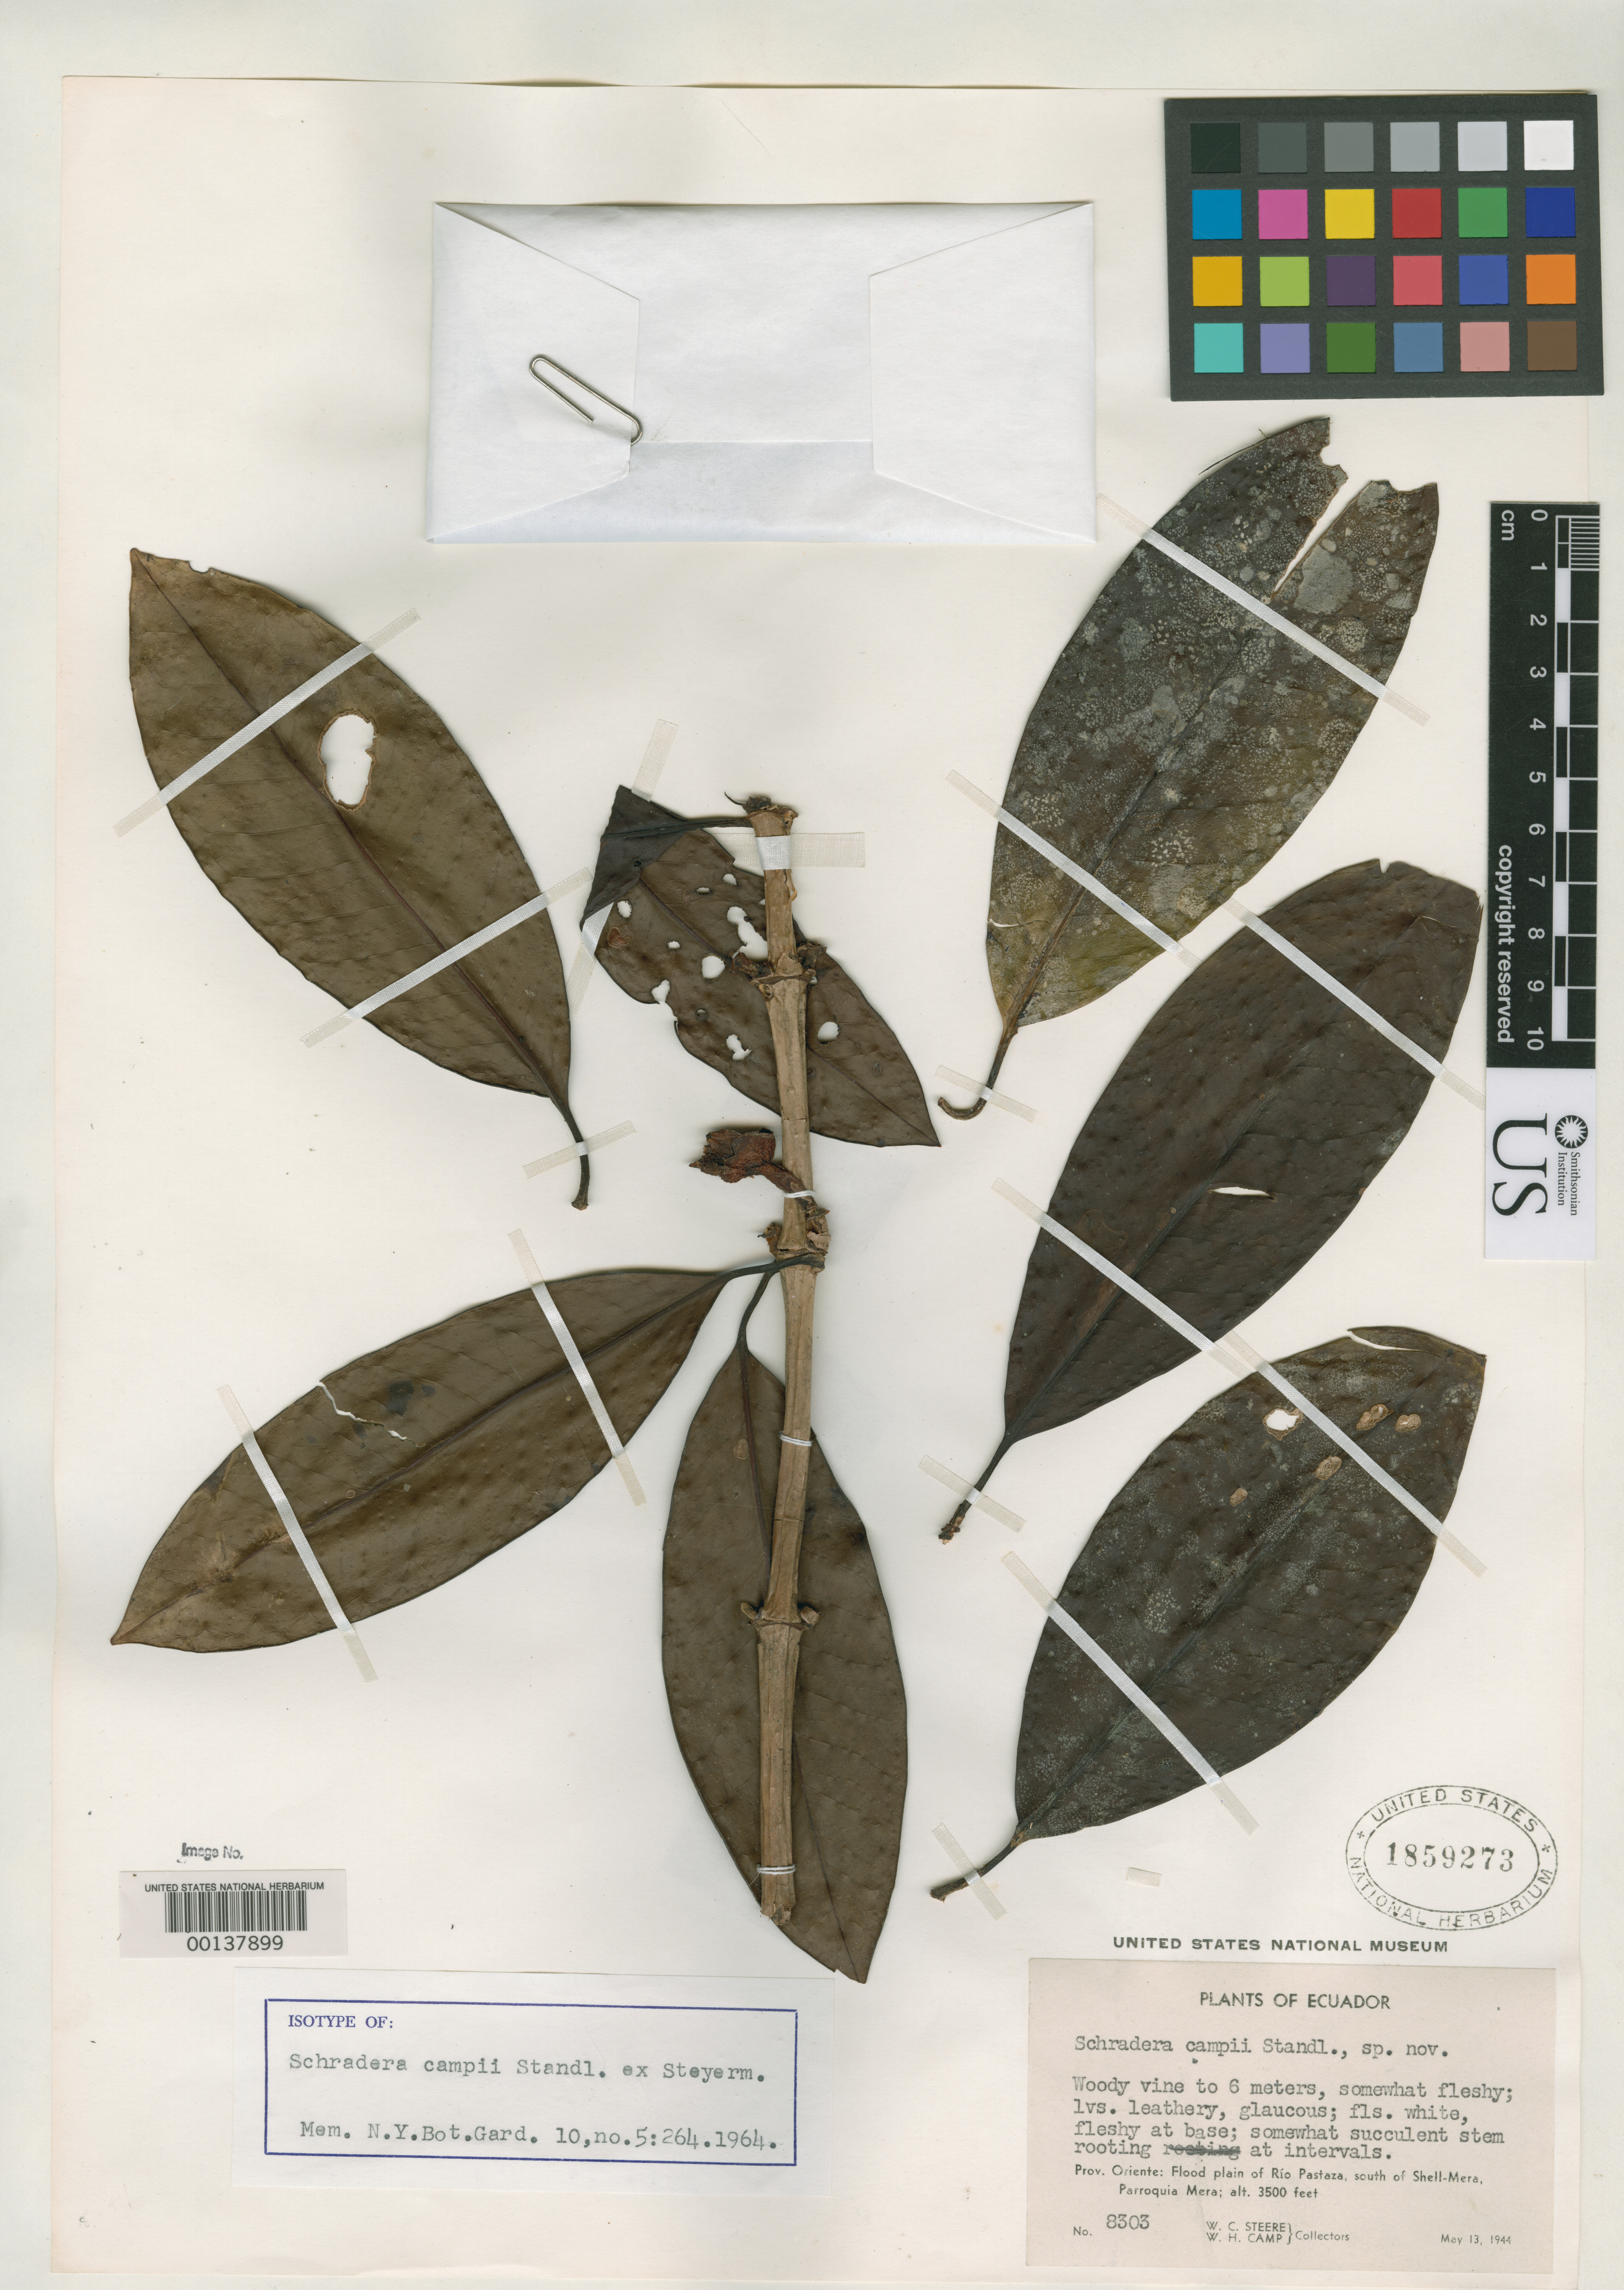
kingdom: Plantae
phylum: Tracheophyta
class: Magnoliopsida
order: Gentianales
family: Rubiaceae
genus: Schradera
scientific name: Schradera campii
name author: Standl. ex Steyerm.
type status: Isotype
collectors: W. C. Steere & W. H. Camp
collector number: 8303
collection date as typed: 13 May 1944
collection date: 1944-05-13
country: Ecuador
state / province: Napo / Pastaza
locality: Shell-mera.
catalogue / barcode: US 1859273